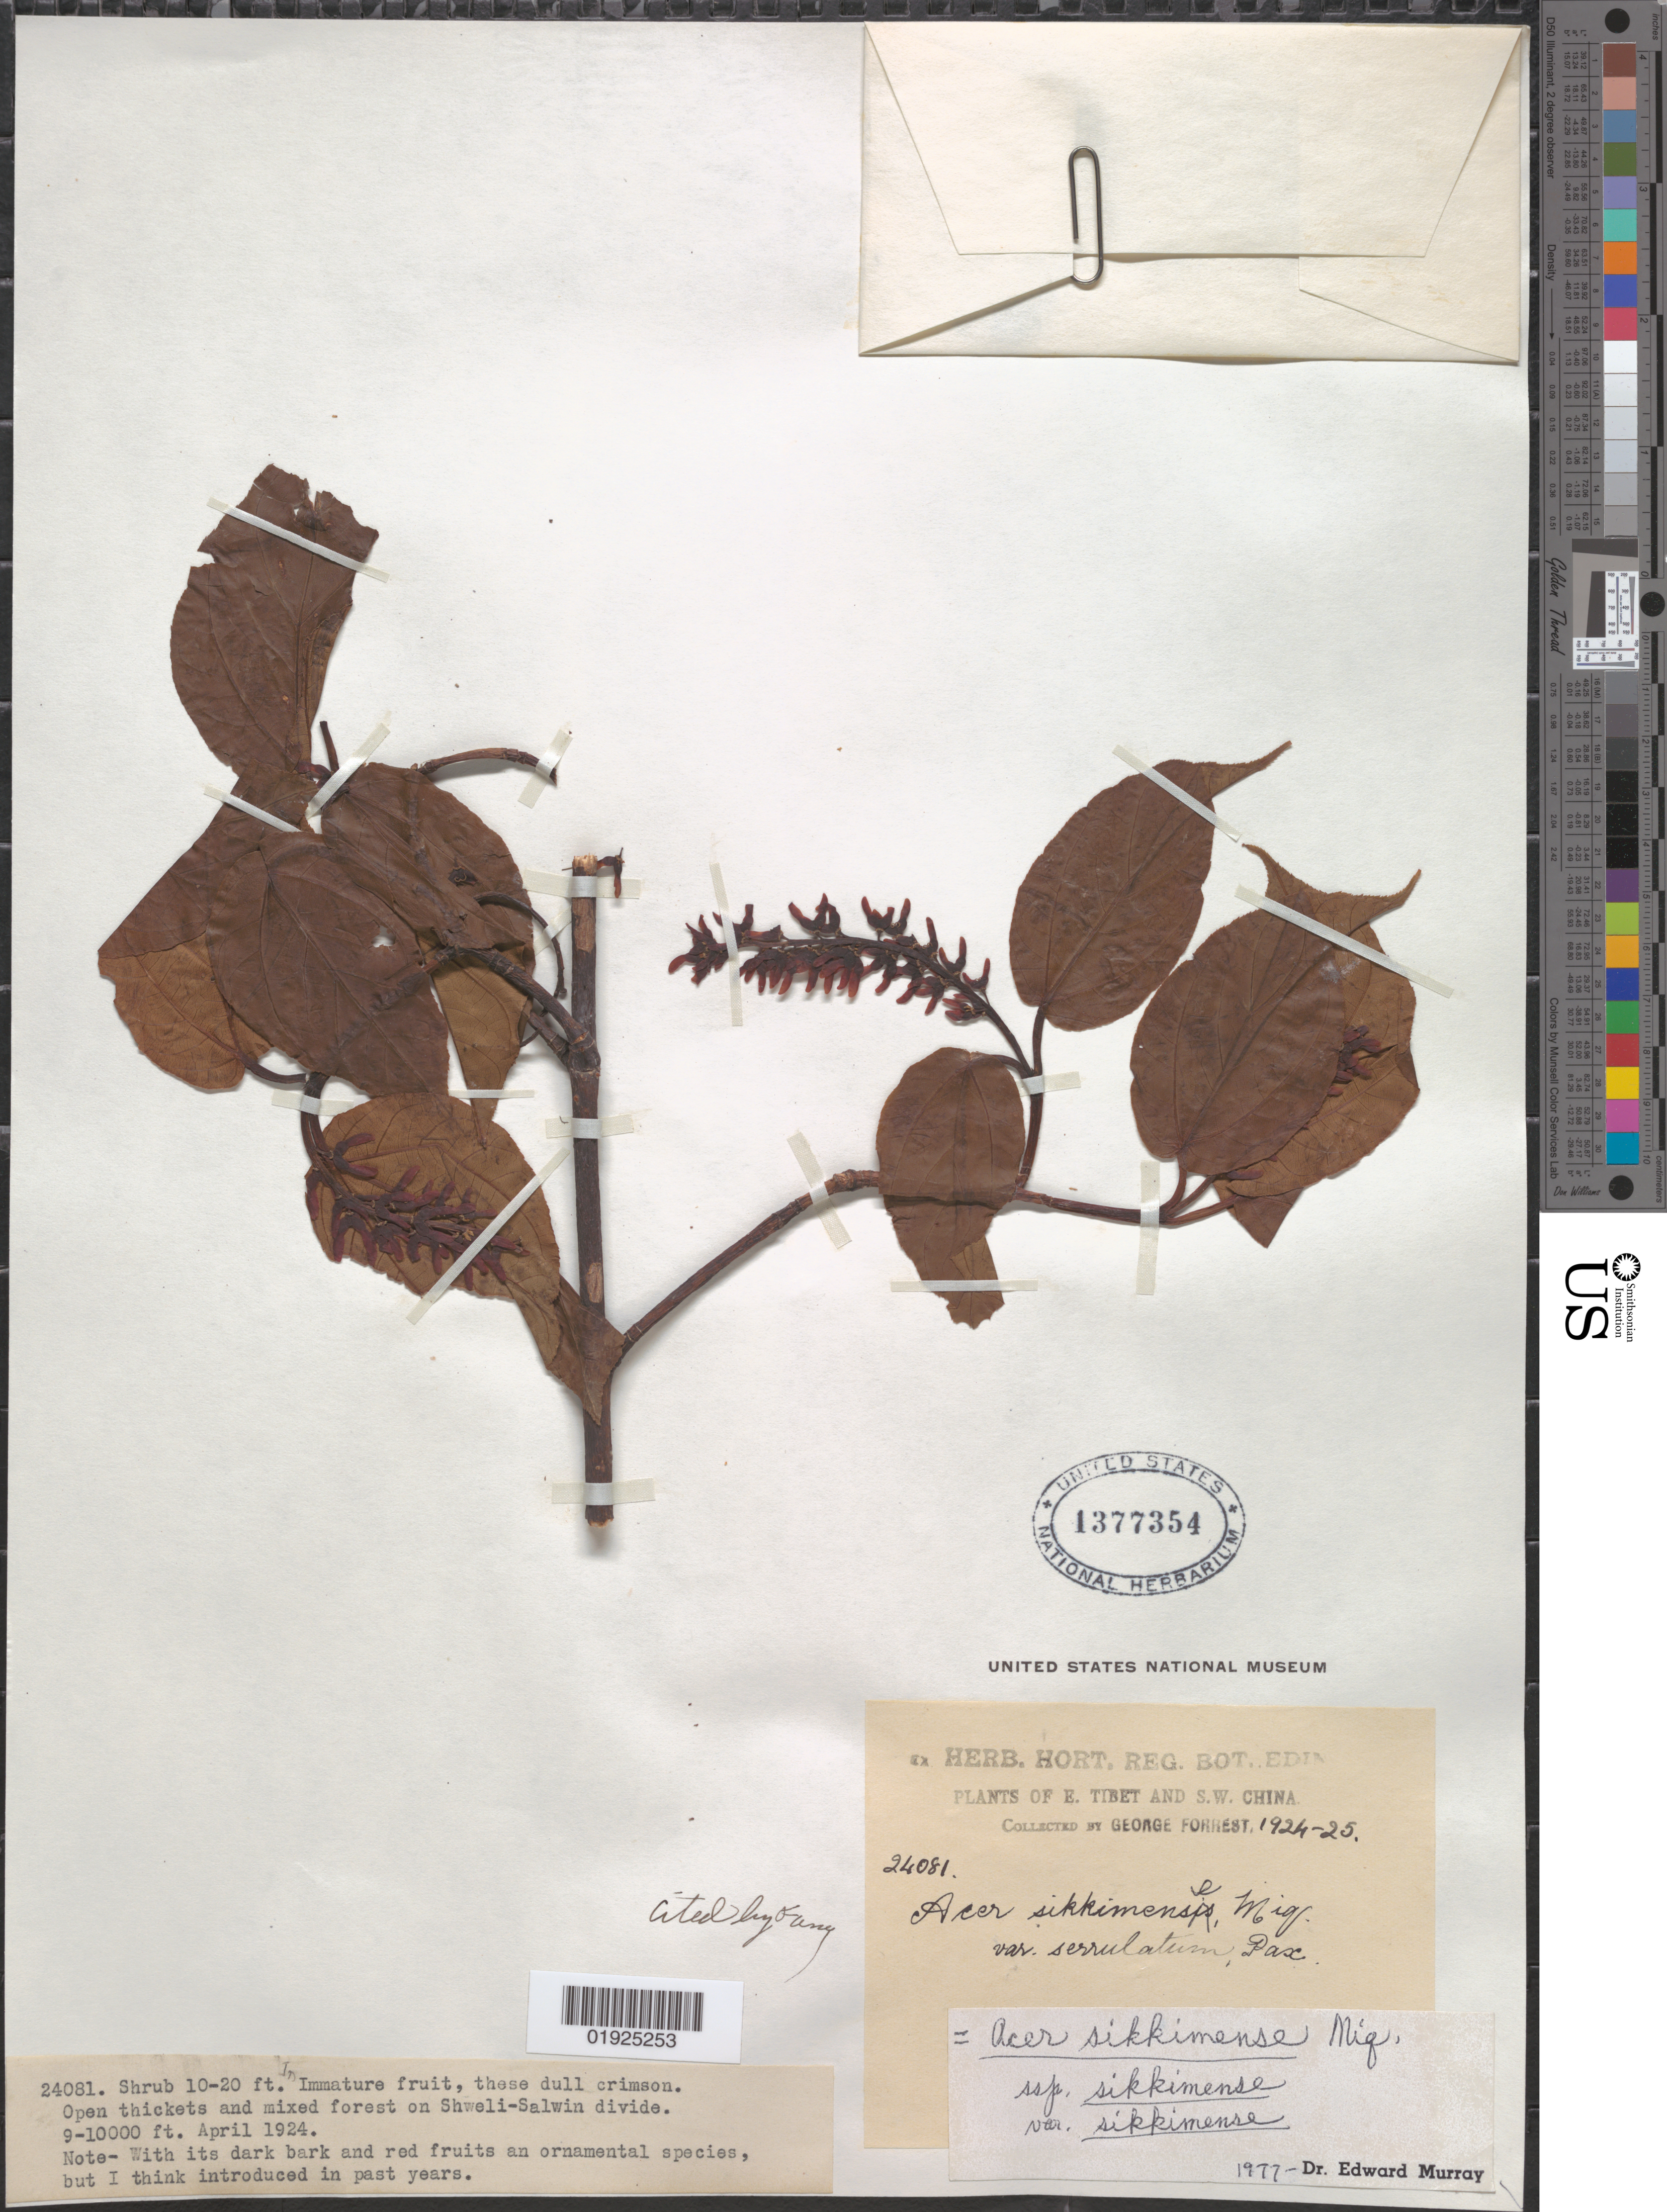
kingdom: Plantae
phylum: Tracheophyta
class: Magnoliopsida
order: Sapindales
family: Sapindaceae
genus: Acer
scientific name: Acer sikkimense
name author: Miq.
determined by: Murray, Edward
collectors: G. Forrest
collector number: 24081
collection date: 1924-04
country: China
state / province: Yunnan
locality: Shweli-Salwin divide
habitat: Open thickets and mixed forest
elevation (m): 2743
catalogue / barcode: US 1377354